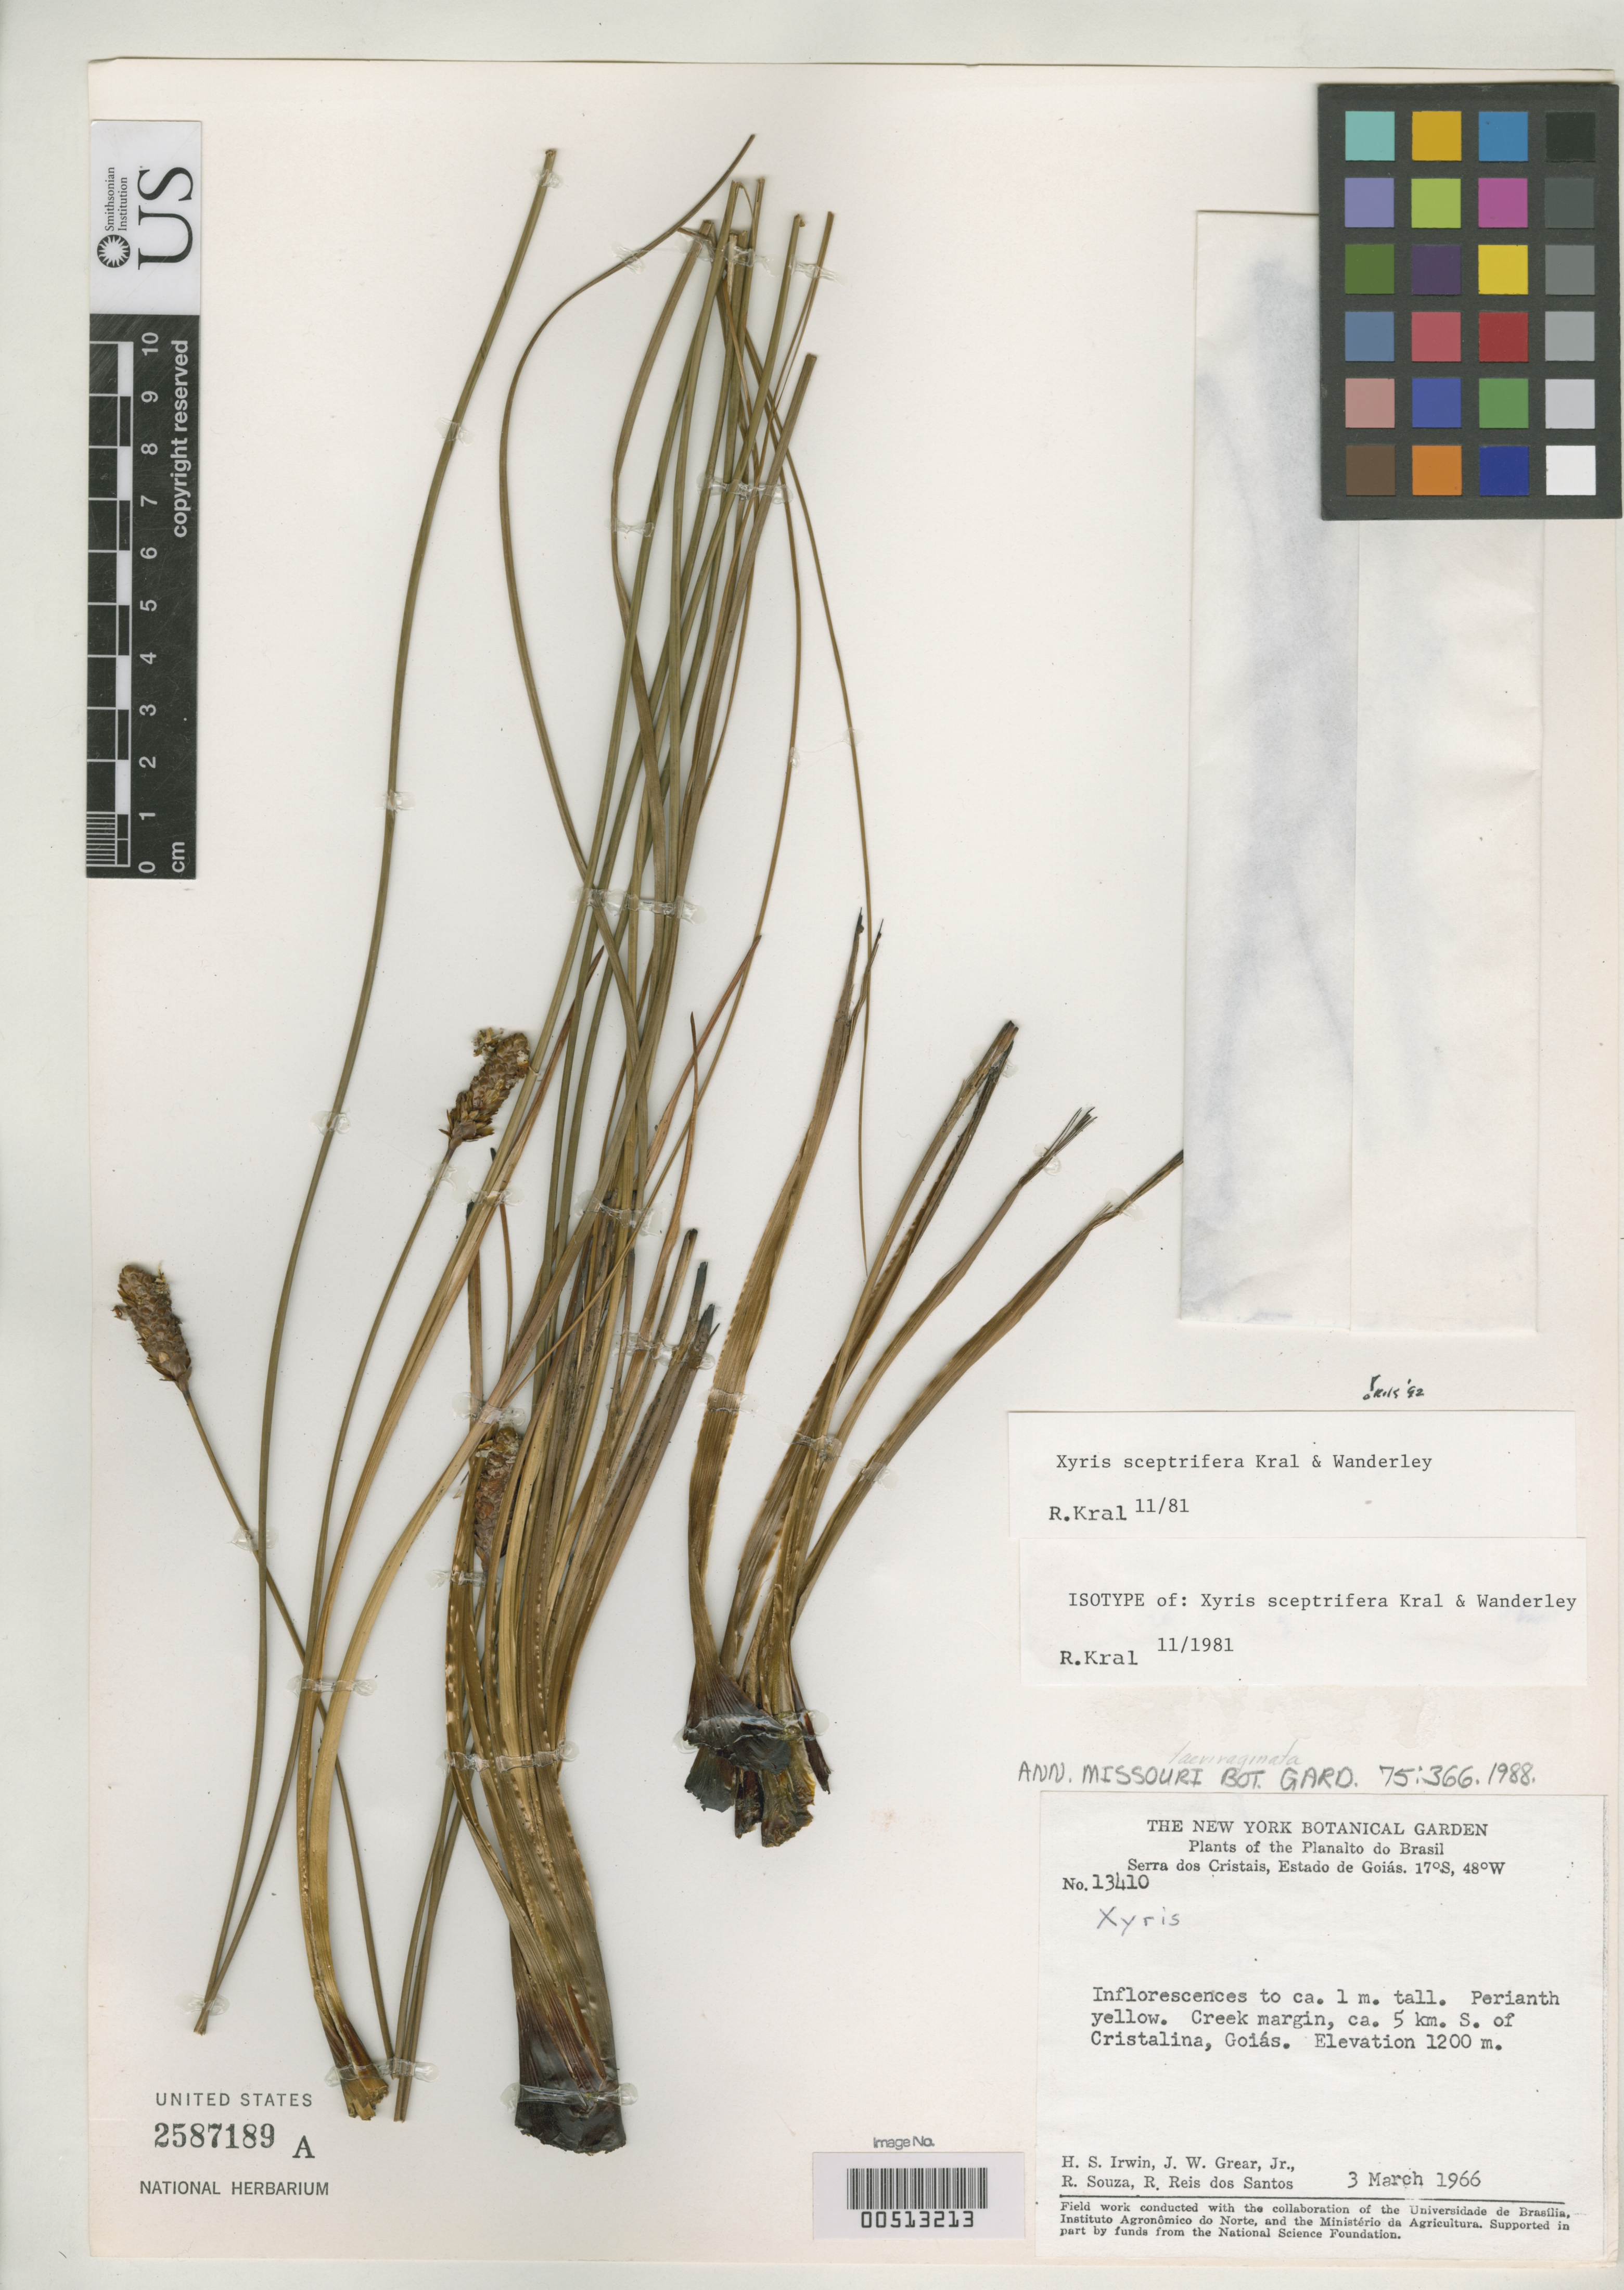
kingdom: Plantae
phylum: Tracheophyta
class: Liliopsida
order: Poales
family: Xyridaceae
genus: Xyris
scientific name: Xyris sceptrifera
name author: Kral & Wand.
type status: Isotype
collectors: H. Irwin, J. W. Grear, R. Souza & R. G. P. Santos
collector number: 13410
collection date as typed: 03 Mar 1966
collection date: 1966-03-03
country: Brazil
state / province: Goiás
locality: Cerra dos Cristais, ca. 5 km S of Cristalina.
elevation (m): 1200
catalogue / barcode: US 2587189A